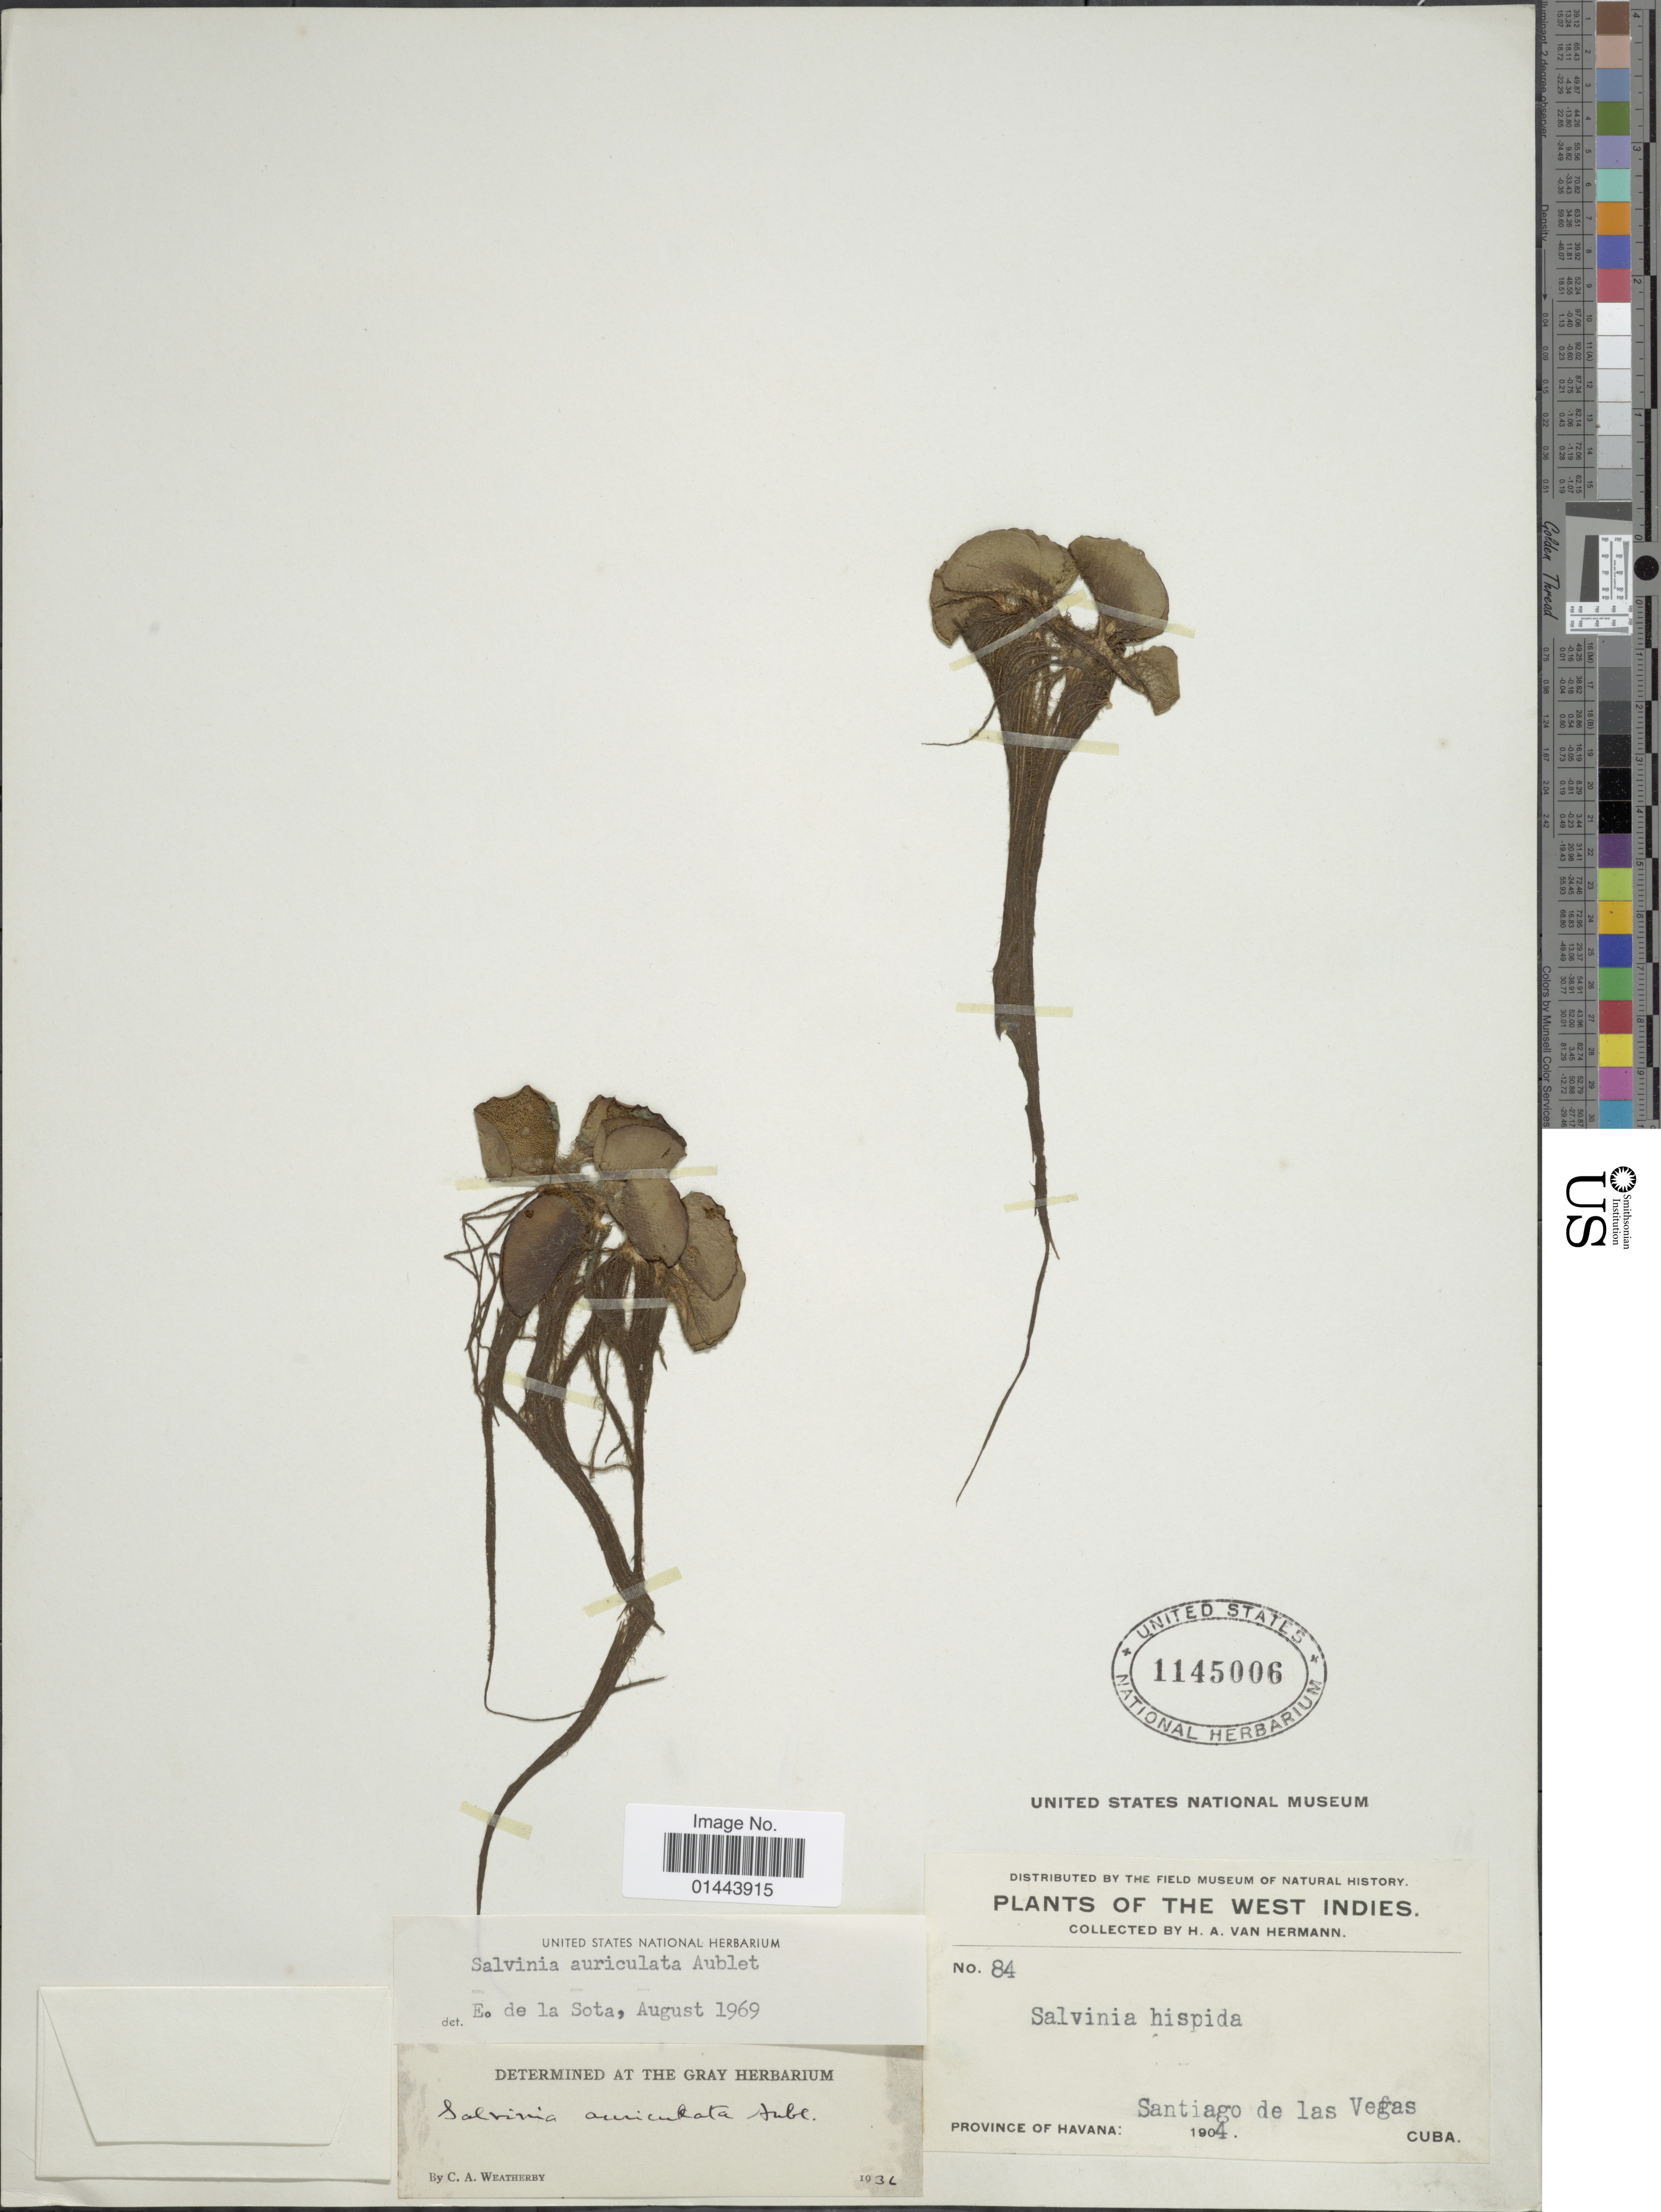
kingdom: Plantae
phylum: Tracheophyta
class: Polypodiopsida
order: Salviniales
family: Salviniaceae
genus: Salvinia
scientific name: Salvinia auriculata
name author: Aubl.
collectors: H. A. Van Hermann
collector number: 84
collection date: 1904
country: Cuba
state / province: La Habana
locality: West Indies, Santiago de las Vegas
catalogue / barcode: US 1145006